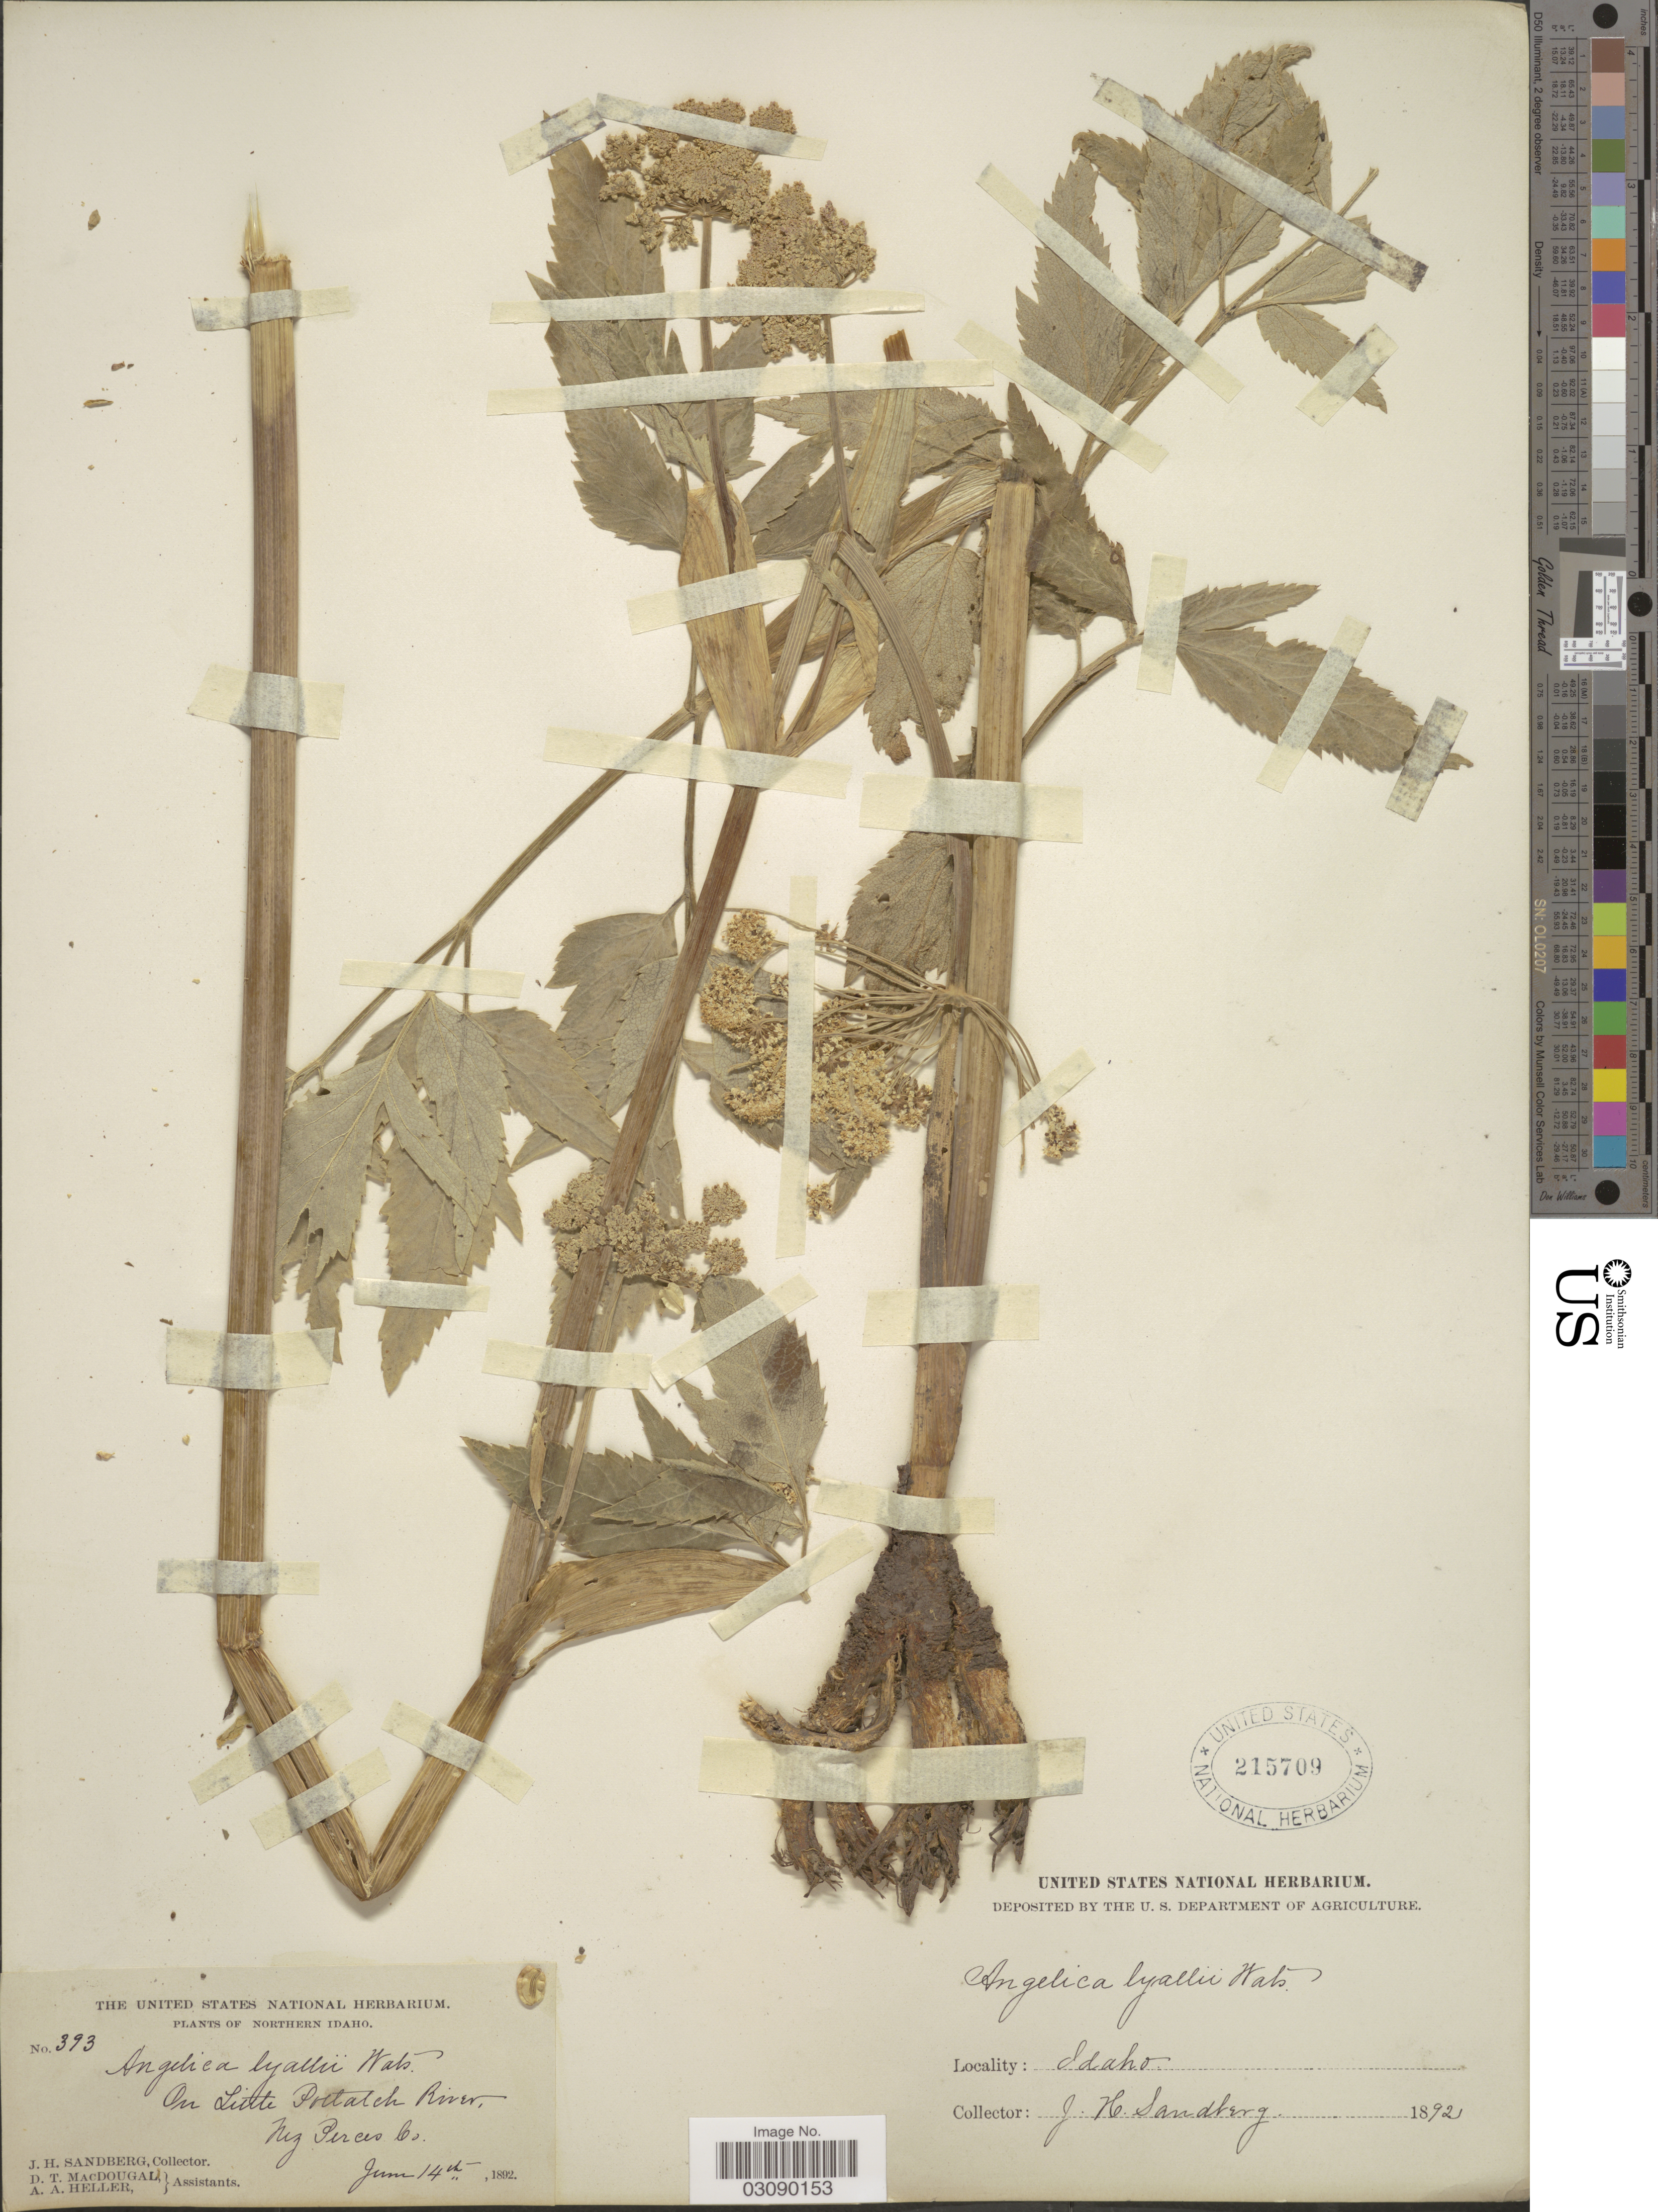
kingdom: Plantae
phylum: Tracheophyta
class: Magnoliopsida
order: Apiales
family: Apiaceae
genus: Angelica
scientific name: Angelica arguta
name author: Nutt.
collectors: J. H. Sandberg, D. T. MacDougal & A. A. Heller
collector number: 393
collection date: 1892-06-14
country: United States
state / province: Idaho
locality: Northern Idaho. On Little Potlatch River, Nez Perces Co.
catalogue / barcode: US 215709